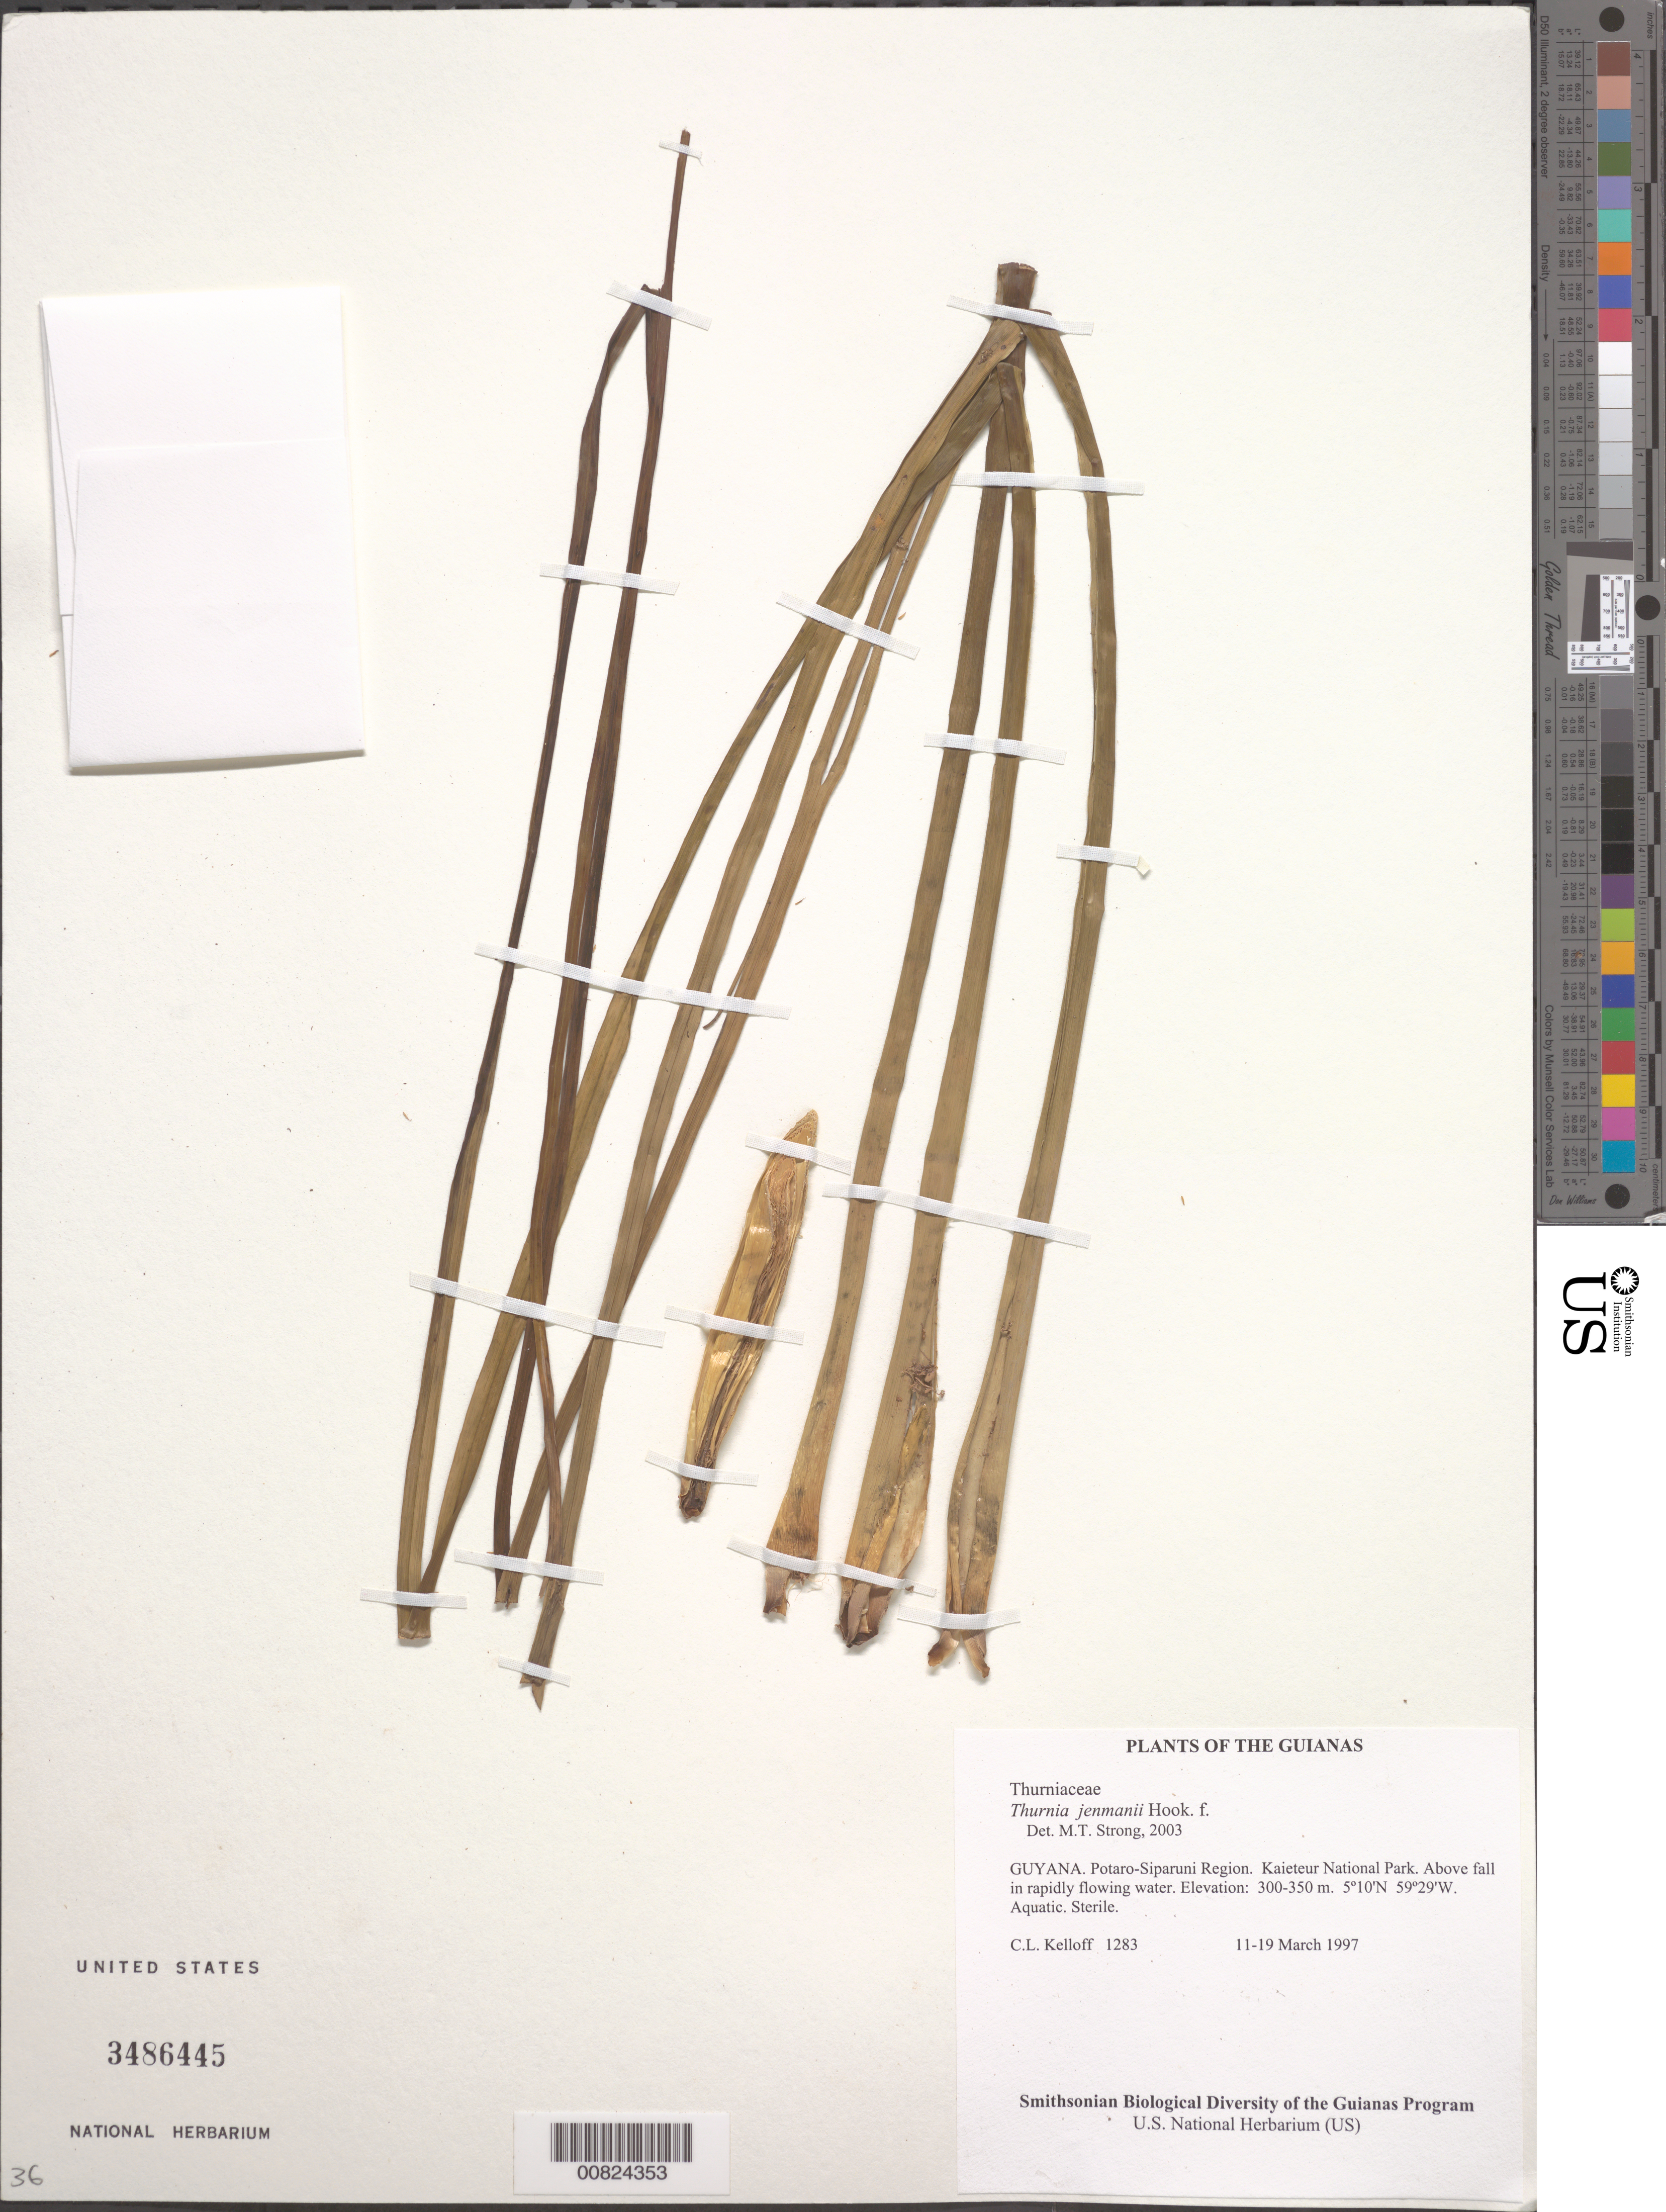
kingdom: Plantae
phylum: Tracheophyta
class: Liliopsida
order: Poales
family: Thurniaceae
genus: Thurnia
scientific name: Thurnia jenmanii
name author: Hook. f.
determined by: Strong, M. T., (US), Smithsonian Institution - National Museum of Natural History (UNITED STATES)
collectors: C. L. Kelloff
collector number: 1283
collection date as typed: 11-19 March 1997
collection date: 1997-03-11/1997-03-19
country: Guyana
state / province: Potaro-Siparuni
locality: Kaieteur National Park. Above falls in rapidly flowing water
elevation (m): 300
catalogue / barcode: US 3486445